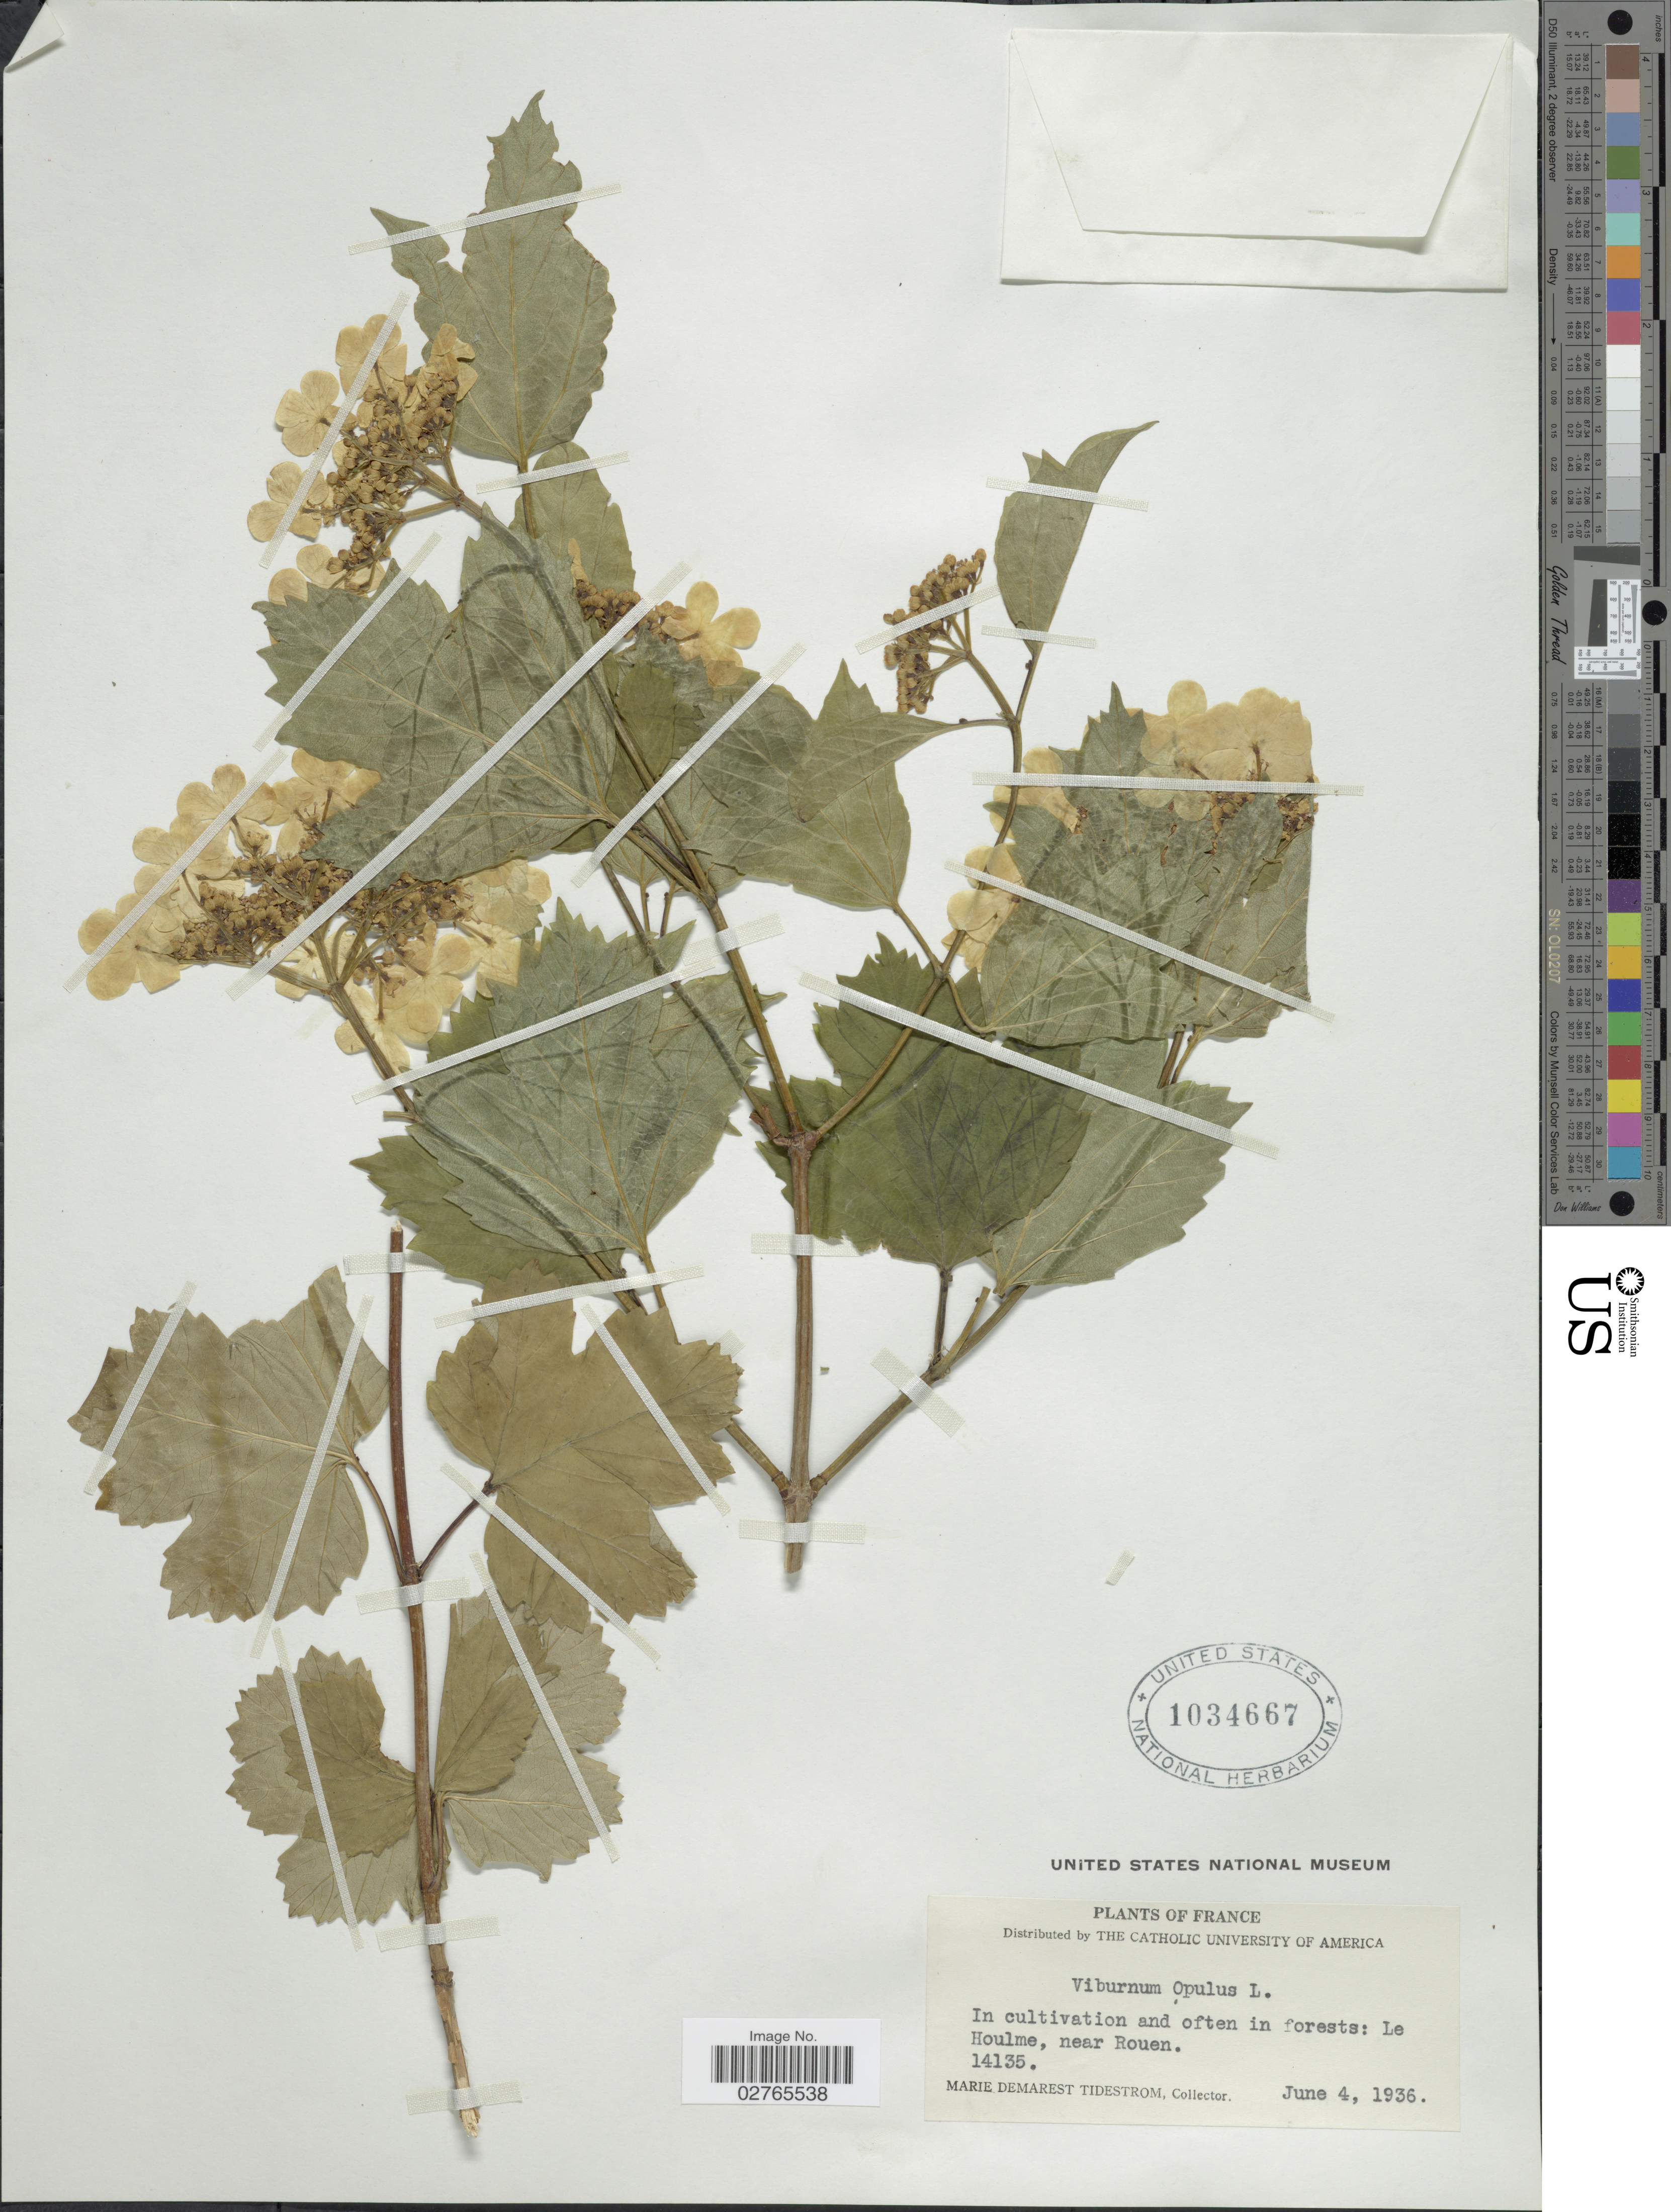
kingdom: Plantae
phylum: Tracheophyta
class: Magnoliopsida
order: Dipsacales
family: Viburnaceae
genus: Viburnum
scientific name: Viburnum opulus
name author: L.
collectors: M. Tidestrom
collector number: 14135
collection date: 1936-06-04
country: France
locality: In cultivation and often in forests: Le Houlme, near Rouen.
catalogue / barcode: US 1034667